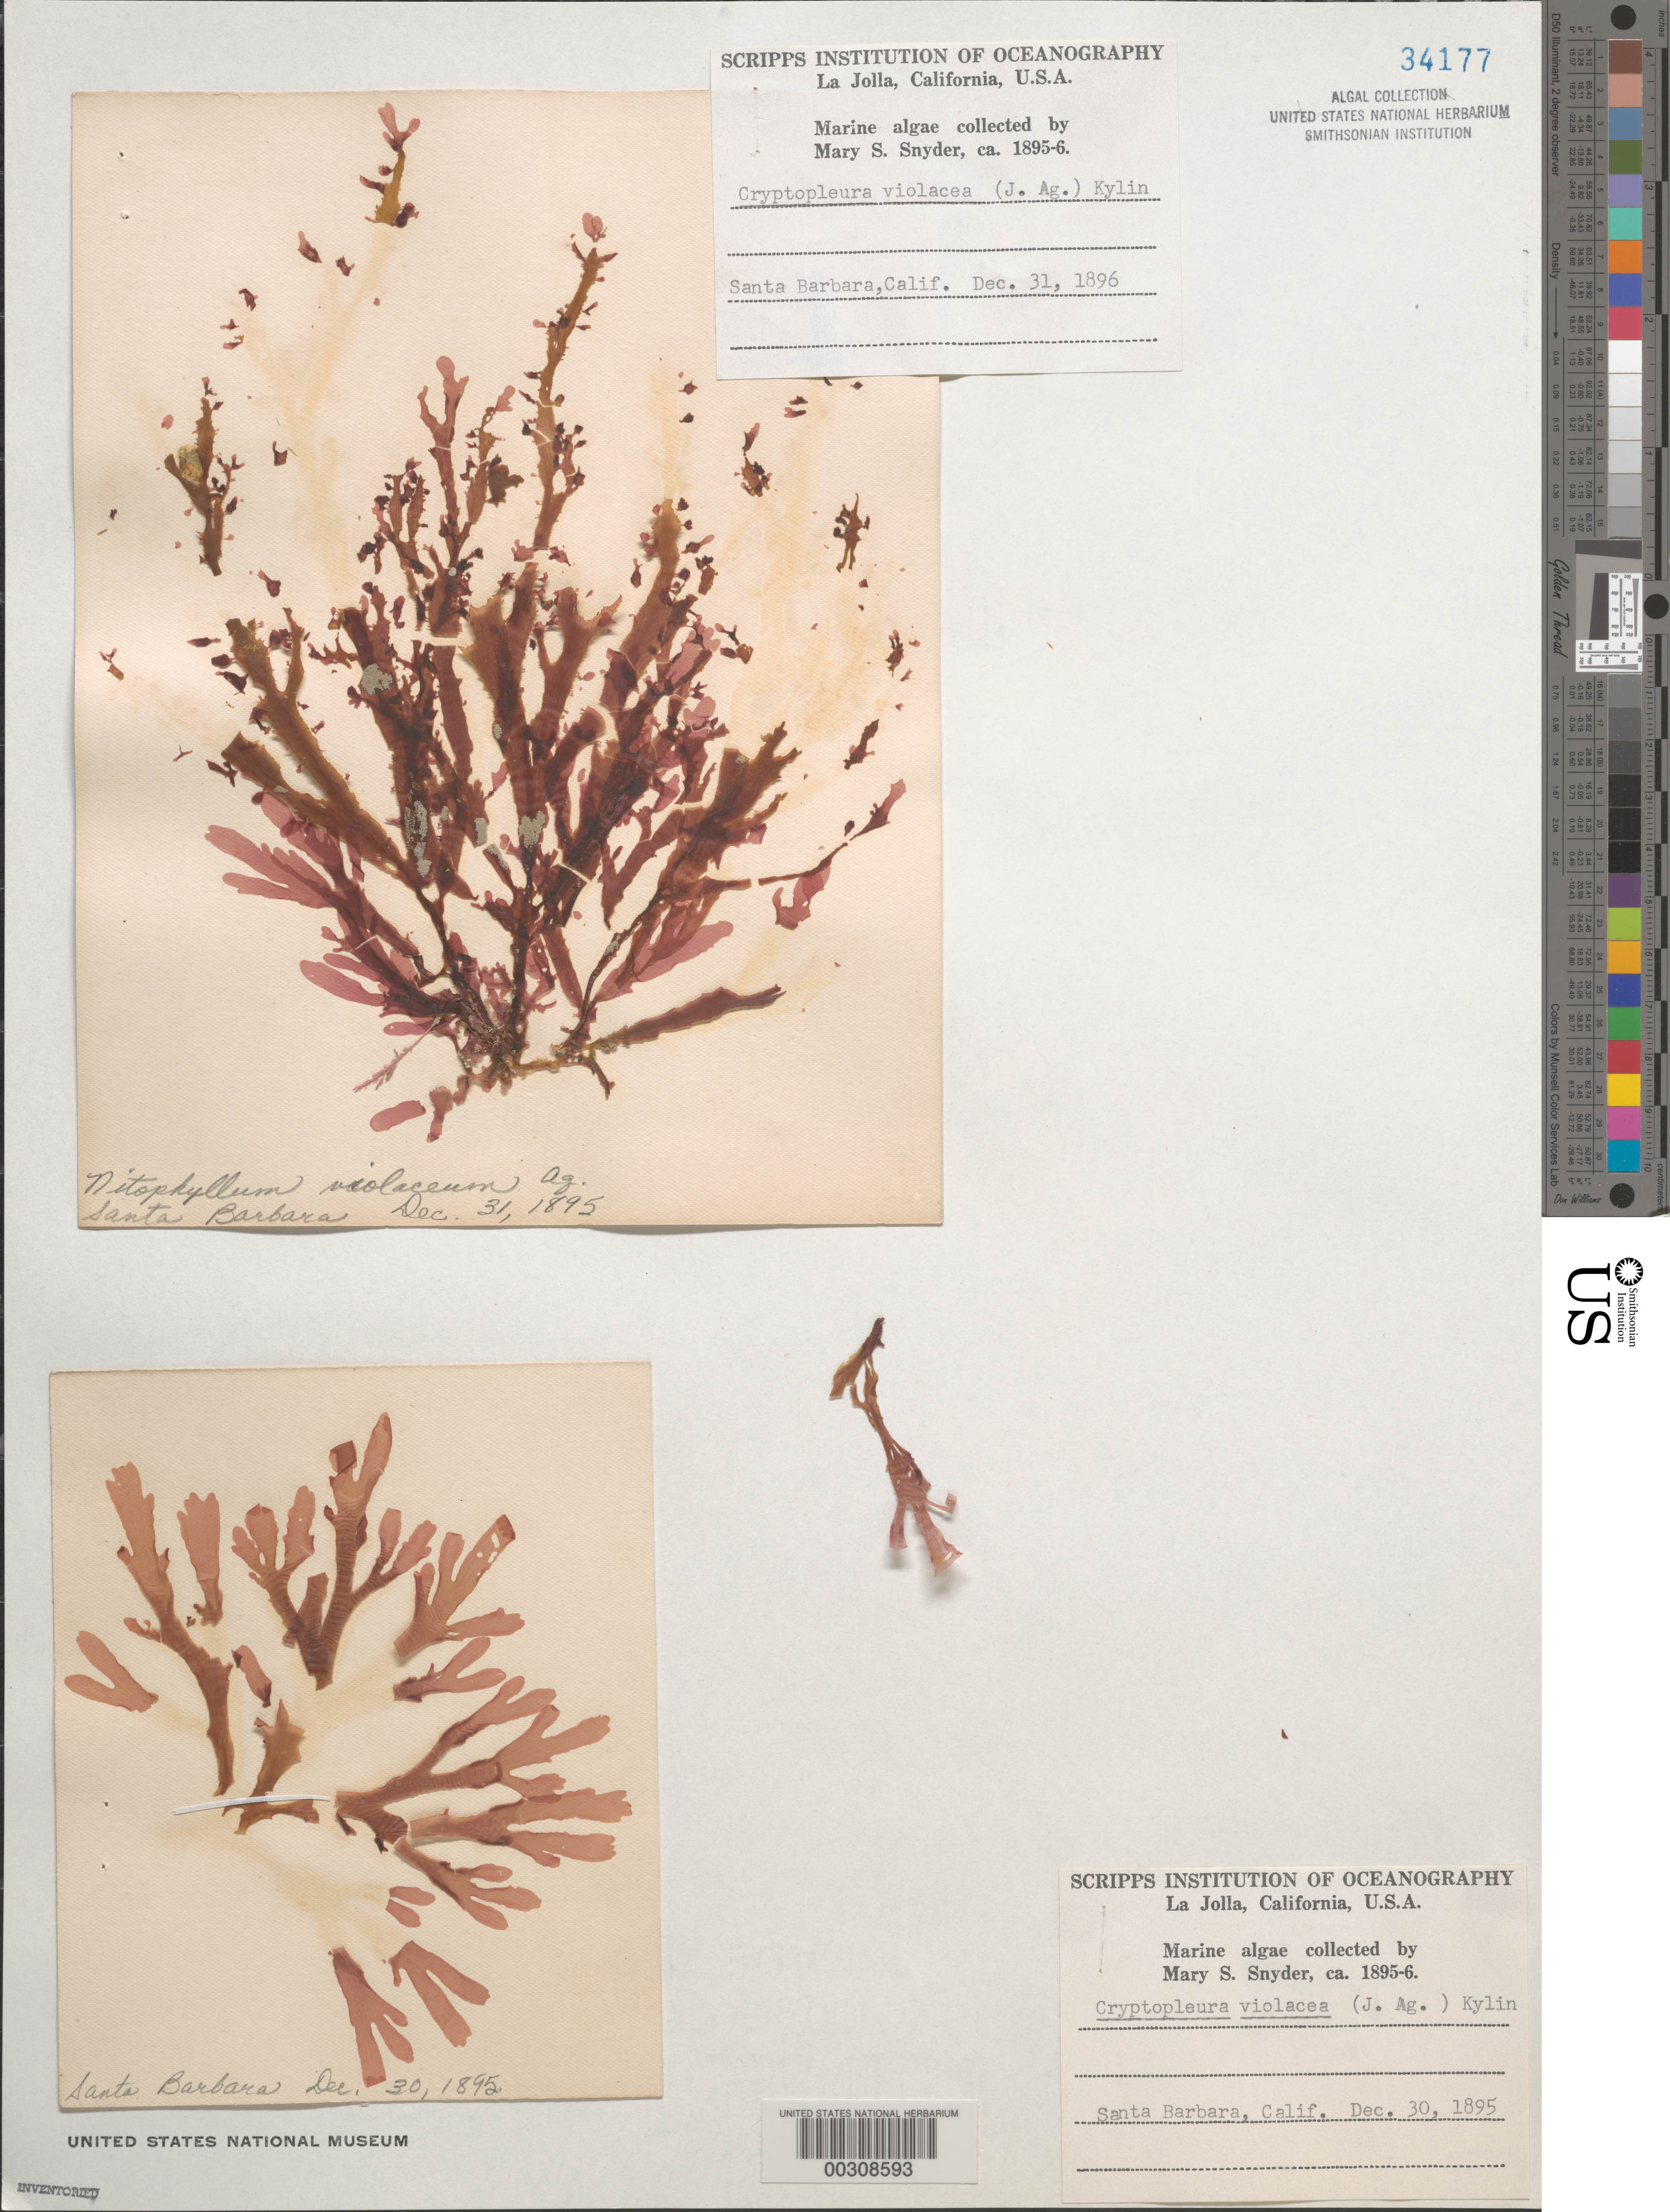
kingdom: Plantae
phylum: Rhodophyta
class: Florideophyceae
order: Ceramiales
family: Delesseriaceae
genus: Cryptopleura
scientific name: Cryptopleura violacea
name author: (J. Ag.) Kylin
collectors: M. Snyder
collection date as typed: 30 Dec 1895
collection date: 1895-12-30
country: United States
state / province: California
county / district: Santa Barbara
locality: Santa Barbara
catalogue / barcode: US 34177